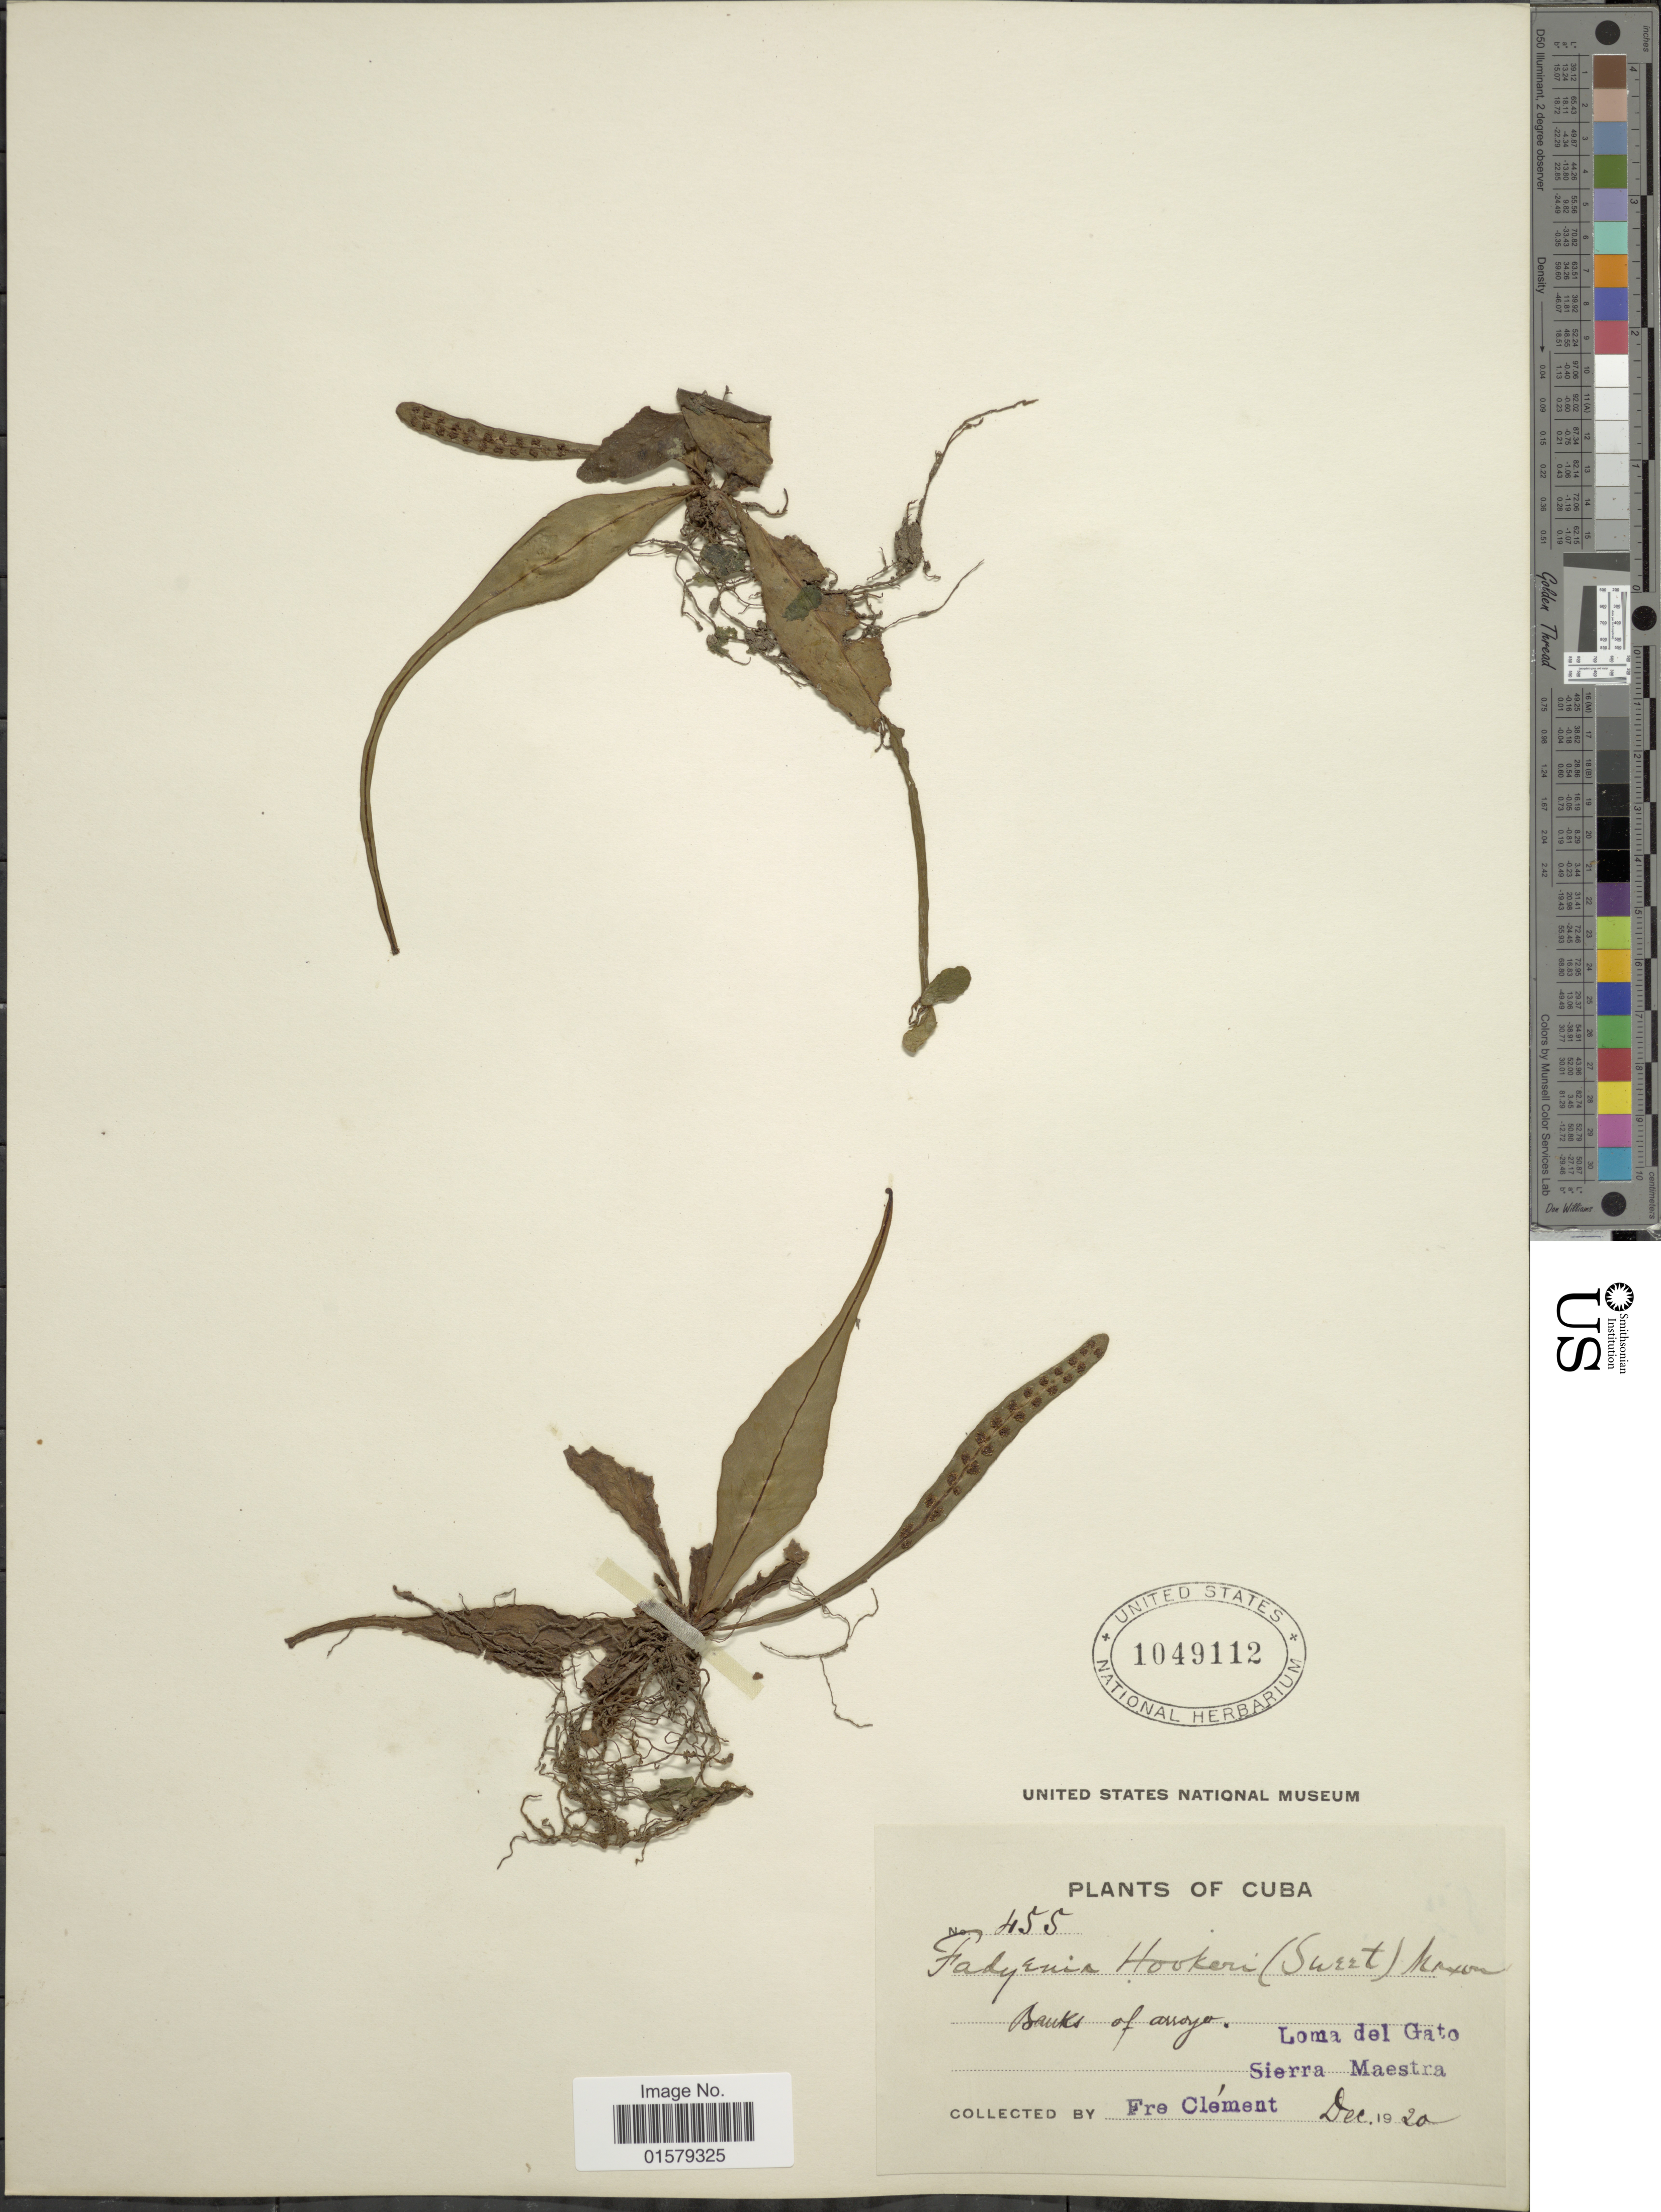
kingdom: Plantae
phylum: Tracheophyta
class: Polypodiopsida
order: Polypodiales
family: Tectariaceae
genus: Tectaria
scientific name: Tectaria hookeri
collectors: B. Clement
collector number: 455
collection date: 1920-12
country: Cuba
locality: Banks of arroyo, Loma del Gato, Sierra Maestra.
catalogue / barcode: US 1049112